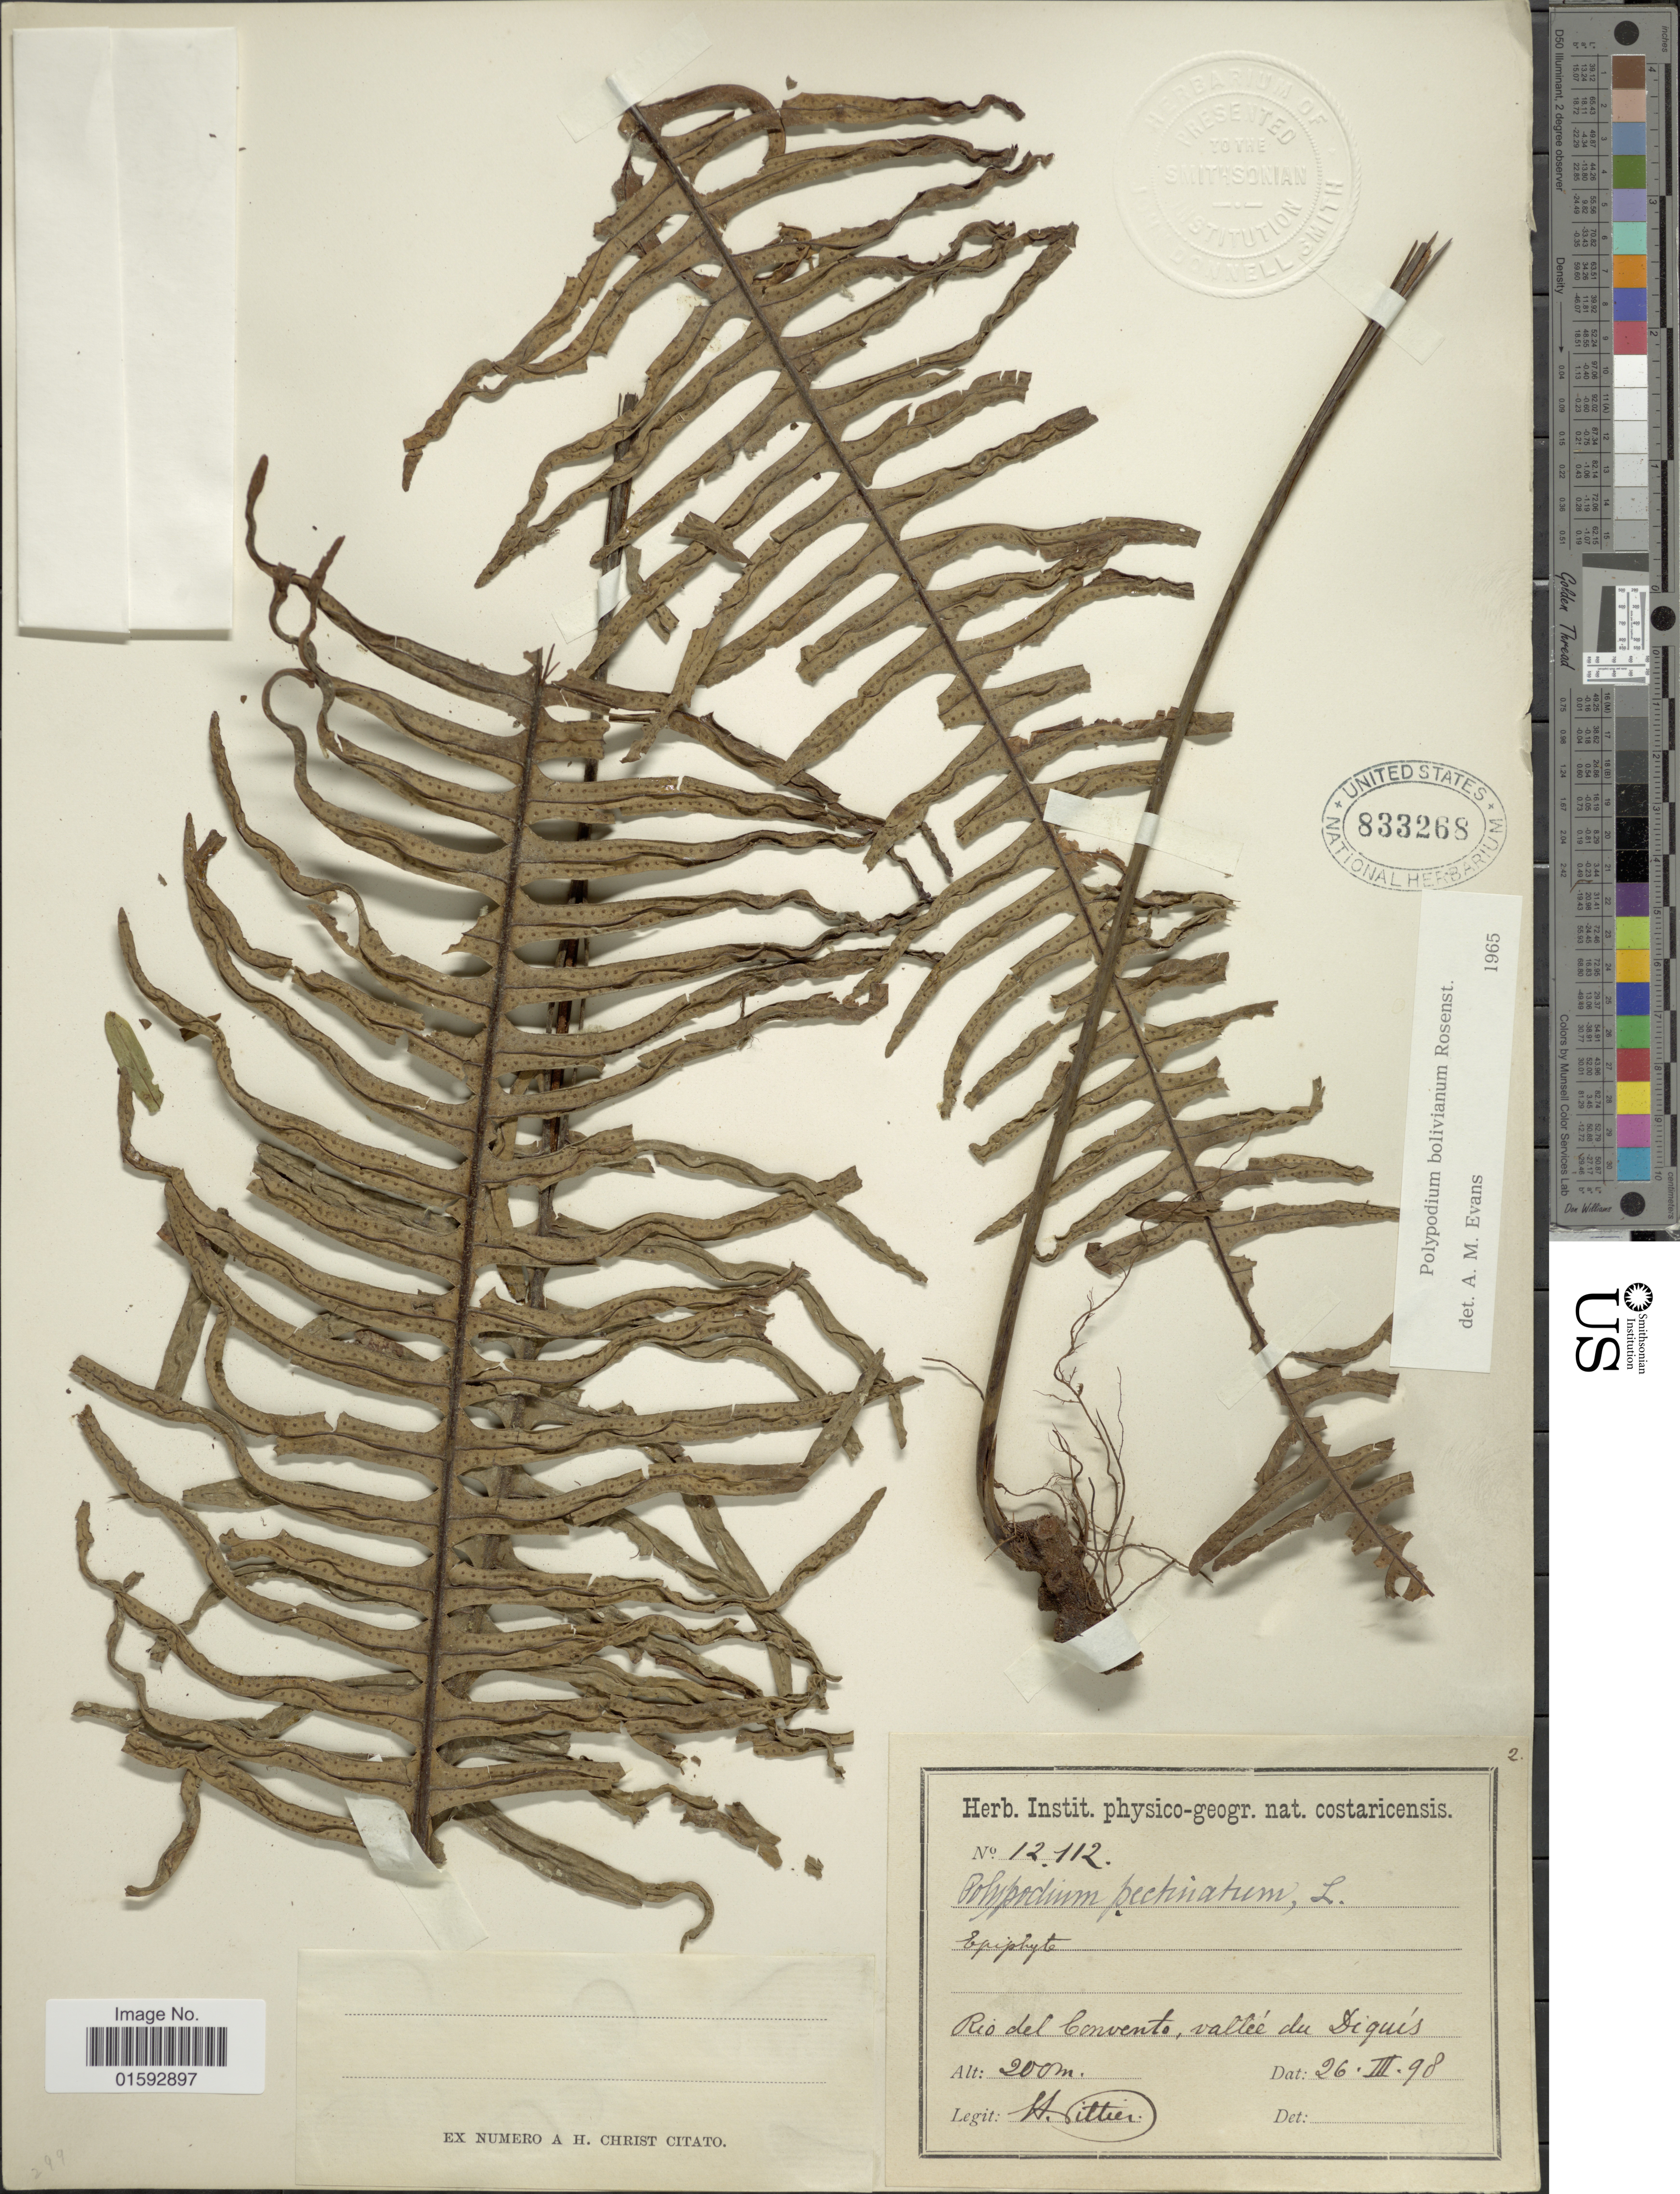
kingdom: Plantae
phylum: Tracheophyta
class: Polypodiopsida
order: Polypodiales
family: Polypodiaceae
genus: Pecluma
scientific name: Pecluma divaricata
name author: (E. Fourn.) Mickel & Beitel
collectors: H. F. Pittier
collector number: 12112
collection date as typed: Transcribed d/m/y: 26/3/98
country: Costa Rica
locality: Rio del Convento, Vallee du Diquis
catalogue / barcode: US 833268